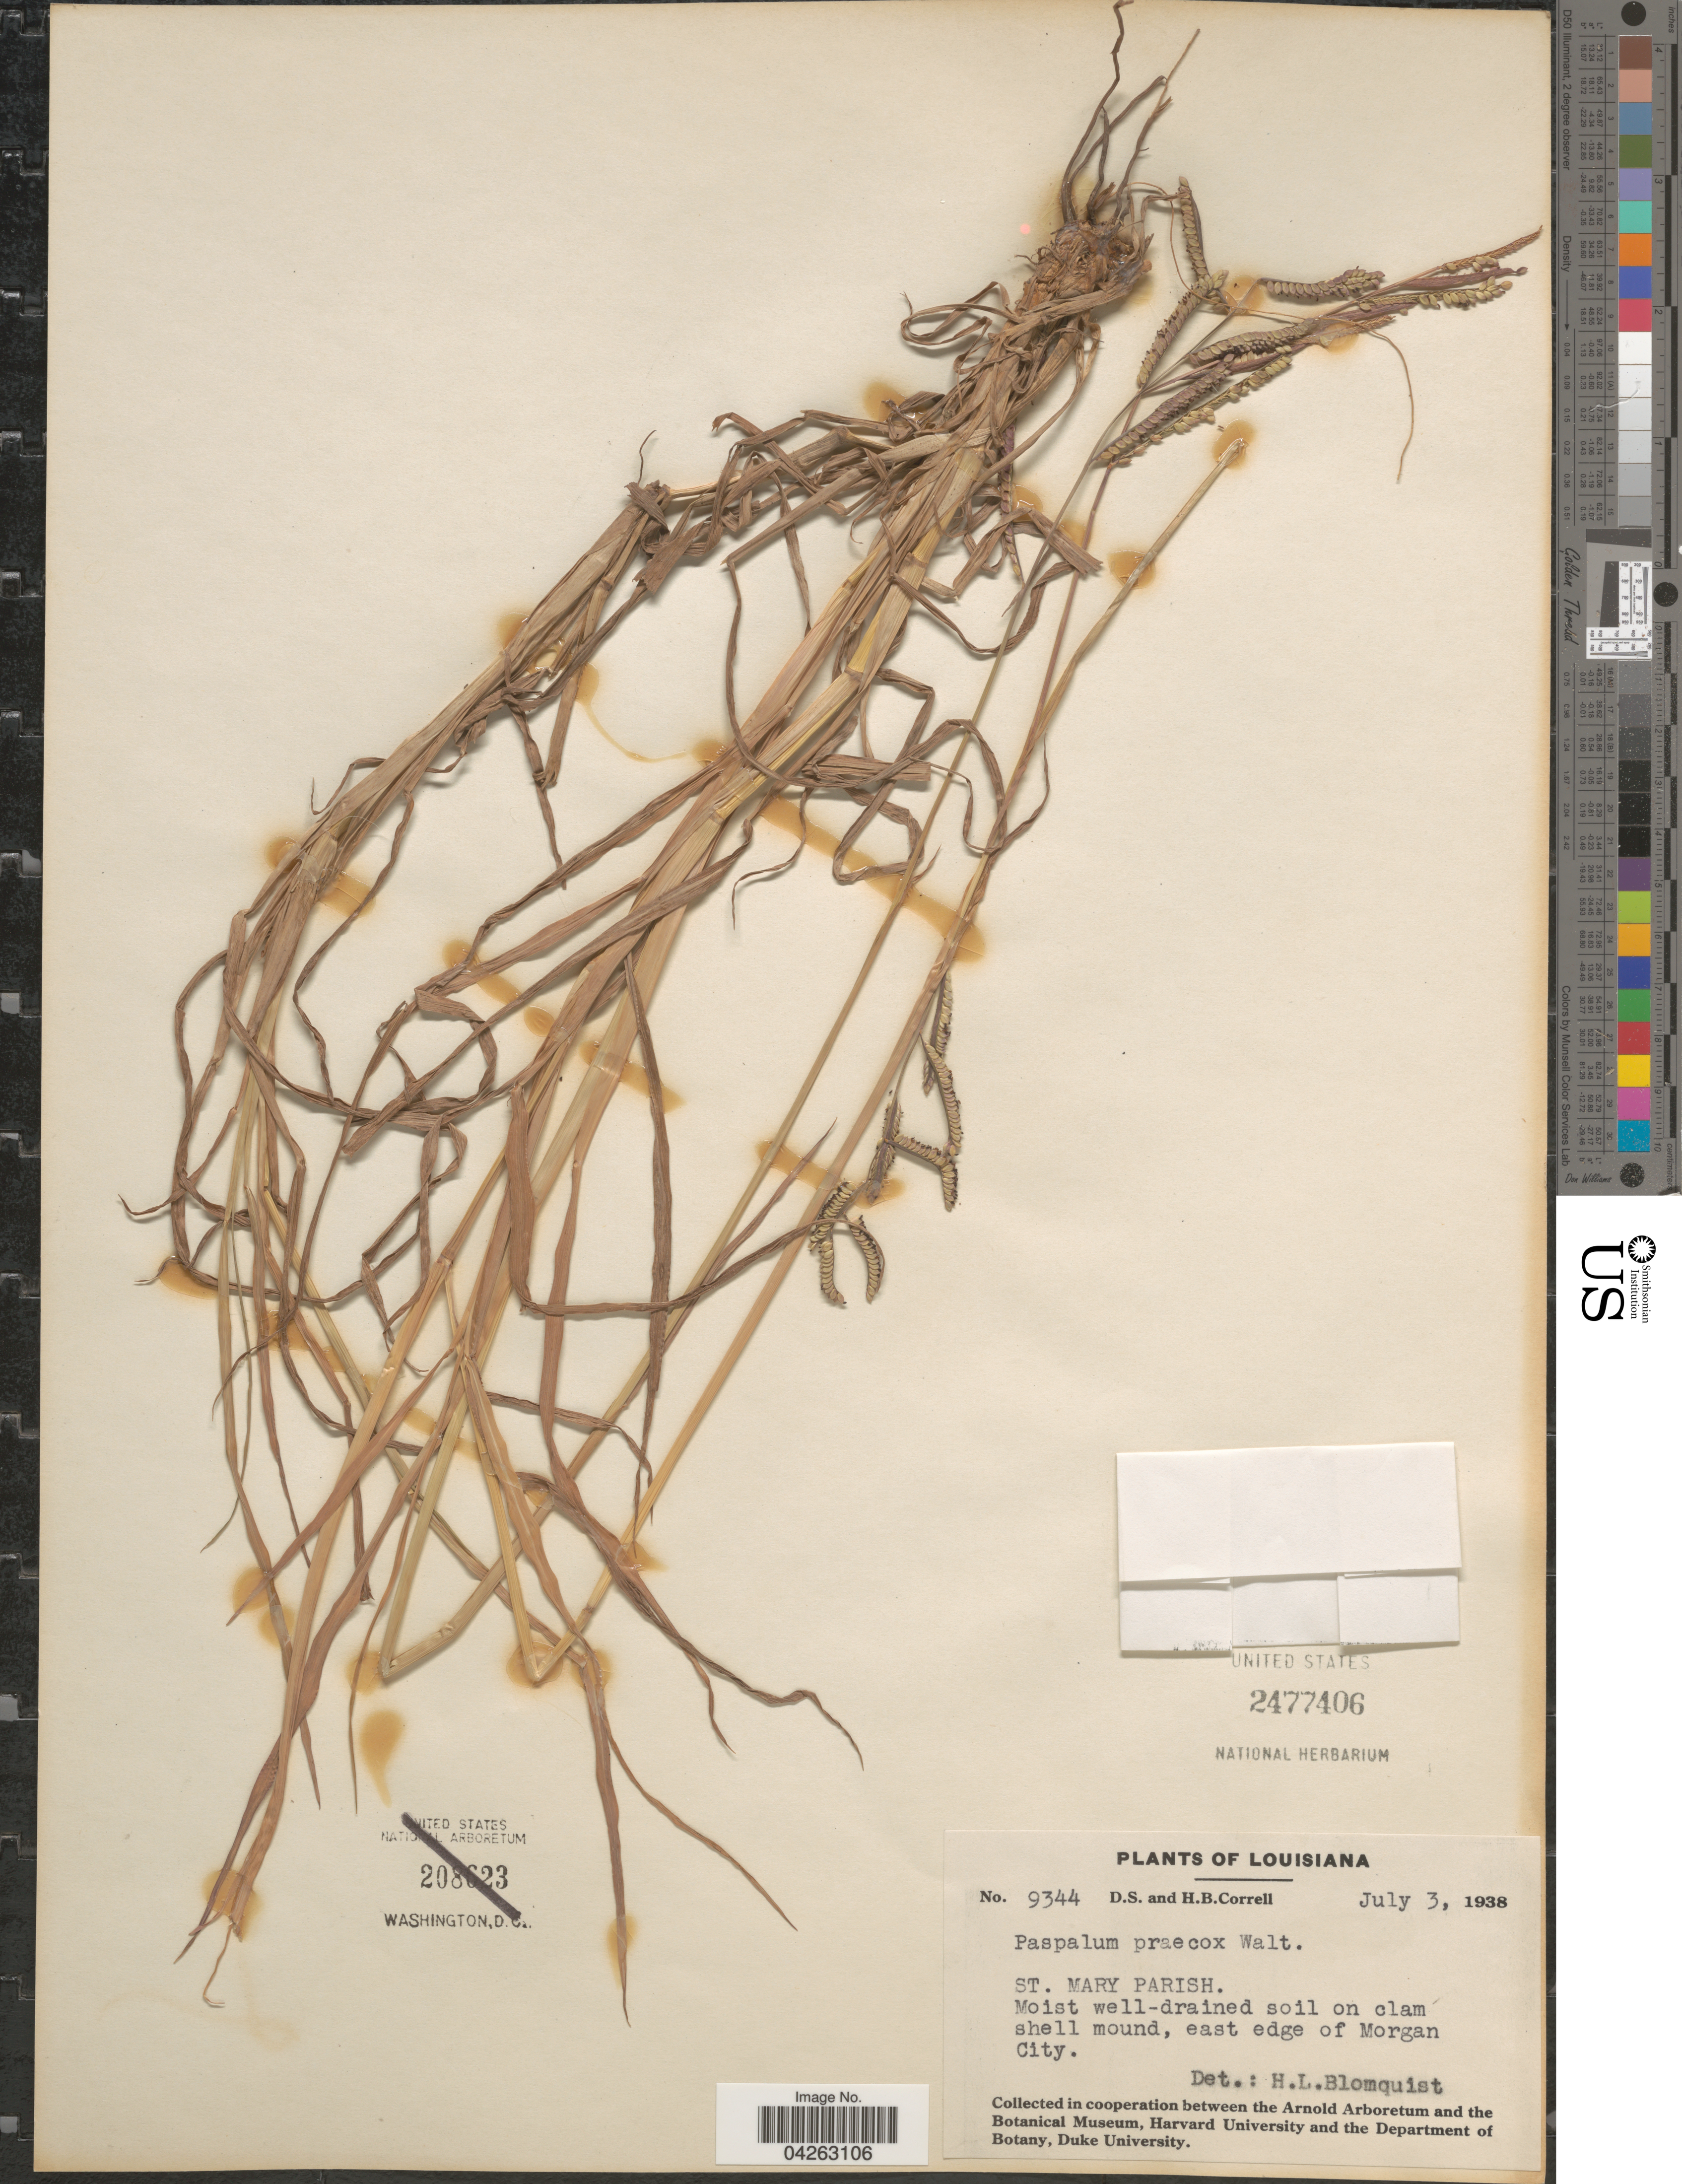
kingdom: Plantae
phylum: Tracheophyta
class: Liliopsida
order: Poales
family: Poaceae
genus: Paspalum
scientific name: Paspalum praecox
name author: Walter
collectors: D. S. Correll & H. Correll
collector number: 9344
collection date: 1938-07-03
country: United States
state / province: Louisiana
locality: St. Mary Parish. Moist well-drained soil on clam shell mound, east edge of Morgan City.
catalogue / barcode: US 2477406